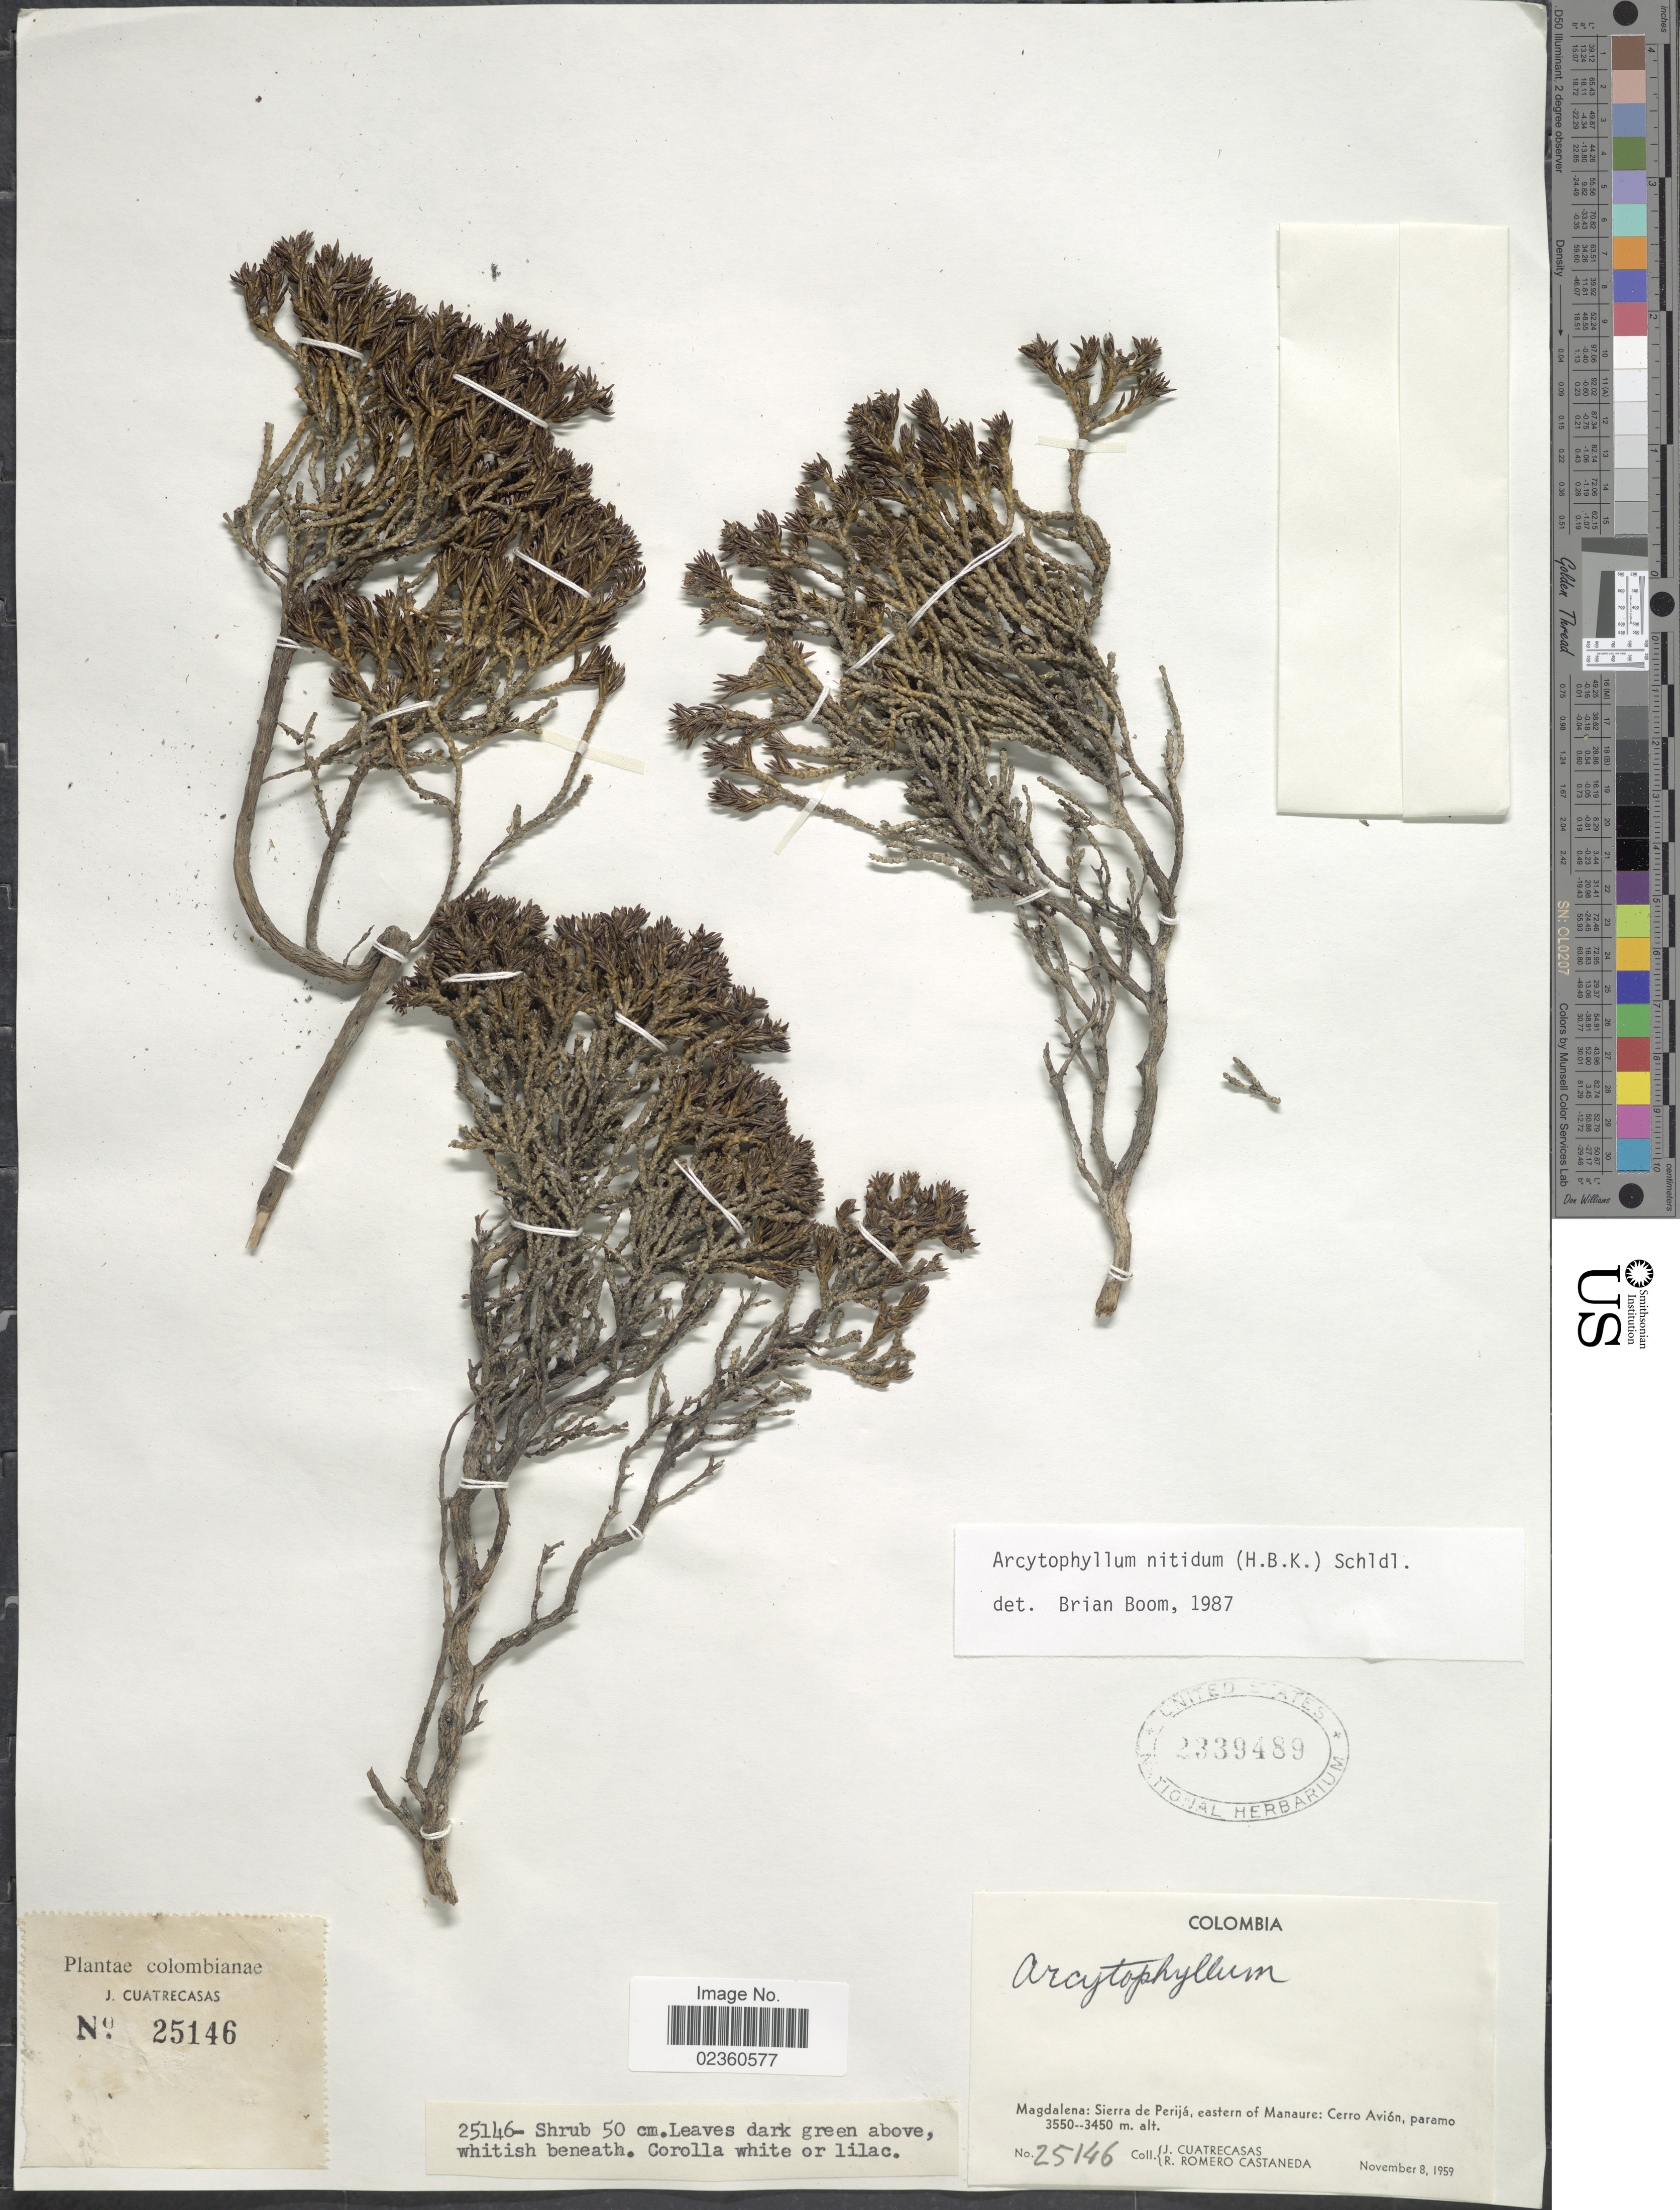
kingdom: Plantae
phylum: Tracheophyta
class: Magnoliopsida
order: Gentianales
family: Rubiaceae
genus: Arcytophyllum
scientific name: Arcytophyllum nitidum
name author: (Kunth) Schltdl.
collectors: J. Cuatrecasas & R. Romero Castañeda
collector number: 25146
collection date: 1959-11-08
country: Colombia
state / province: Magdalena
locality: Sierra de Perijá, eastern of Manaure: Cerro Avión, paramo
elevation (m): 3450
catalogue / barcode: US 2339489